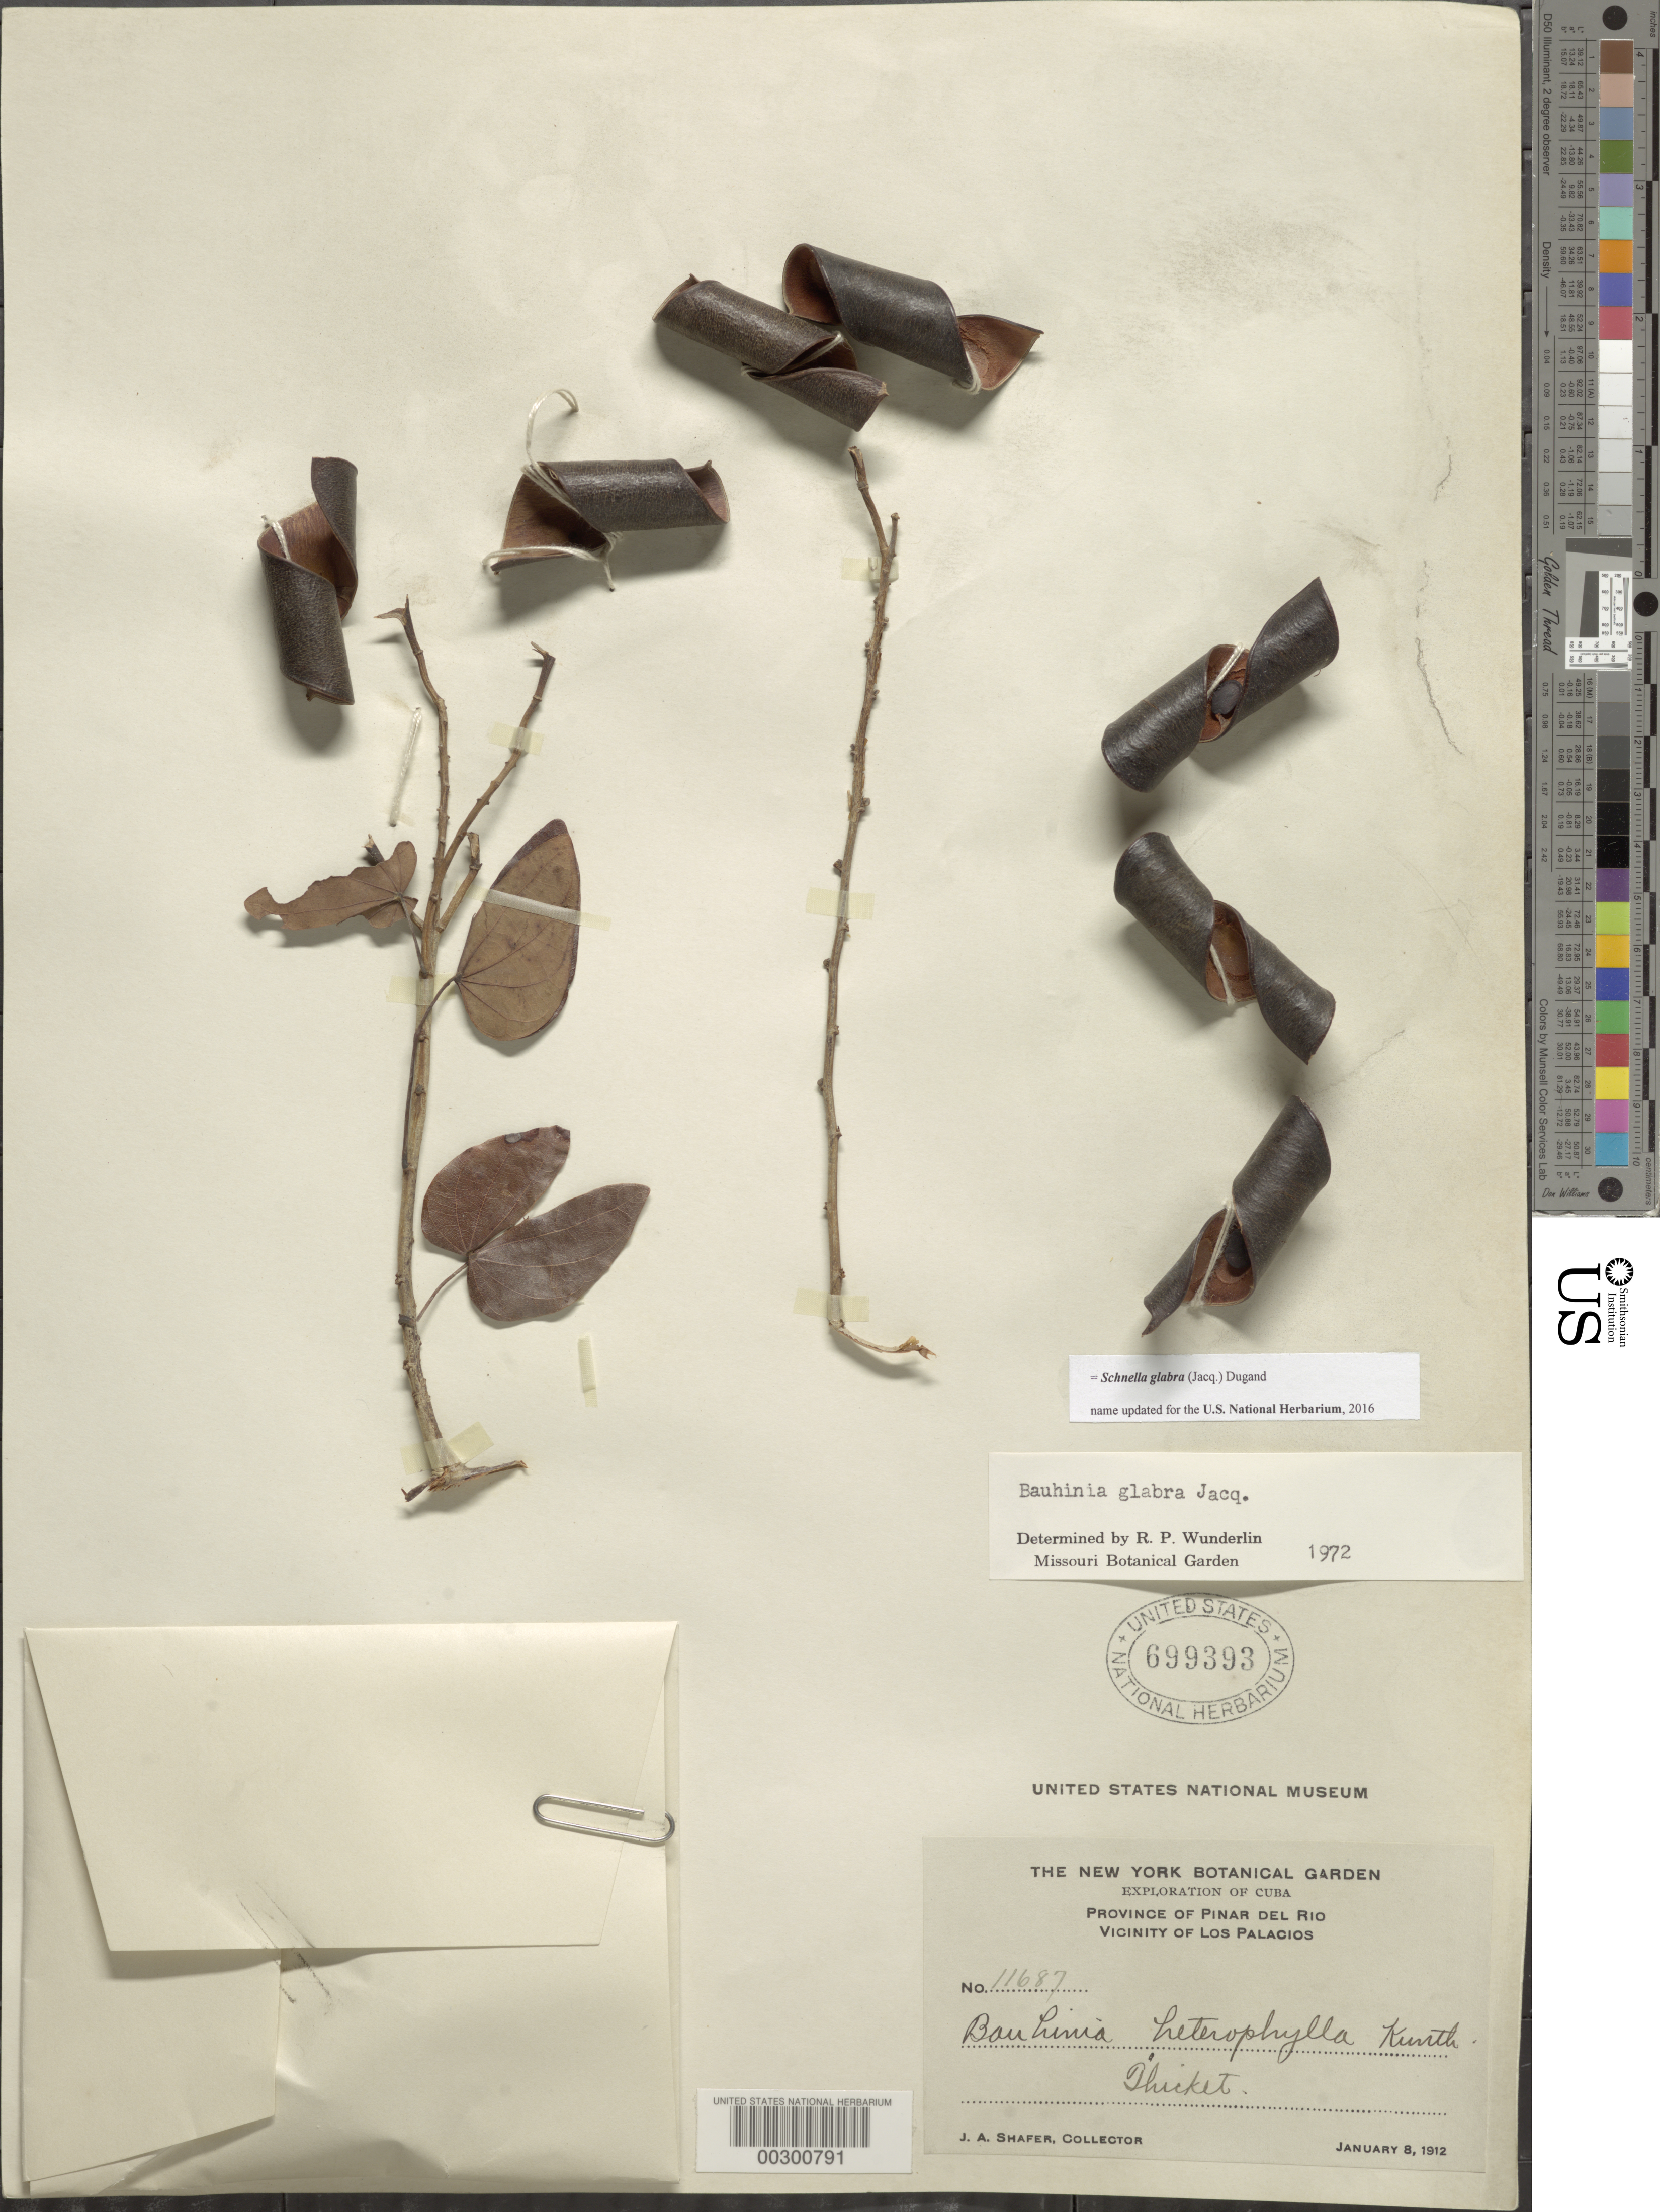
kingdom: Plantae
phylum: Tracheophyta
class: Magnoliopsida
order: Fabales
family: Fabaceae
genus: Schnella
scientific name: Schnella glabra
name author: (Jacq.) Dugand G.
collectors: J. A. Shafer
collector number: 11687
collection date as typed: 08 Jan 1912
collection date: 1912-01-08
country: Cuba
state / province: Pinar del Río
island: Greater Antilles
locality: Vicinity of los palacios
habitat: Thicket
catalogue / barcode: US 699393